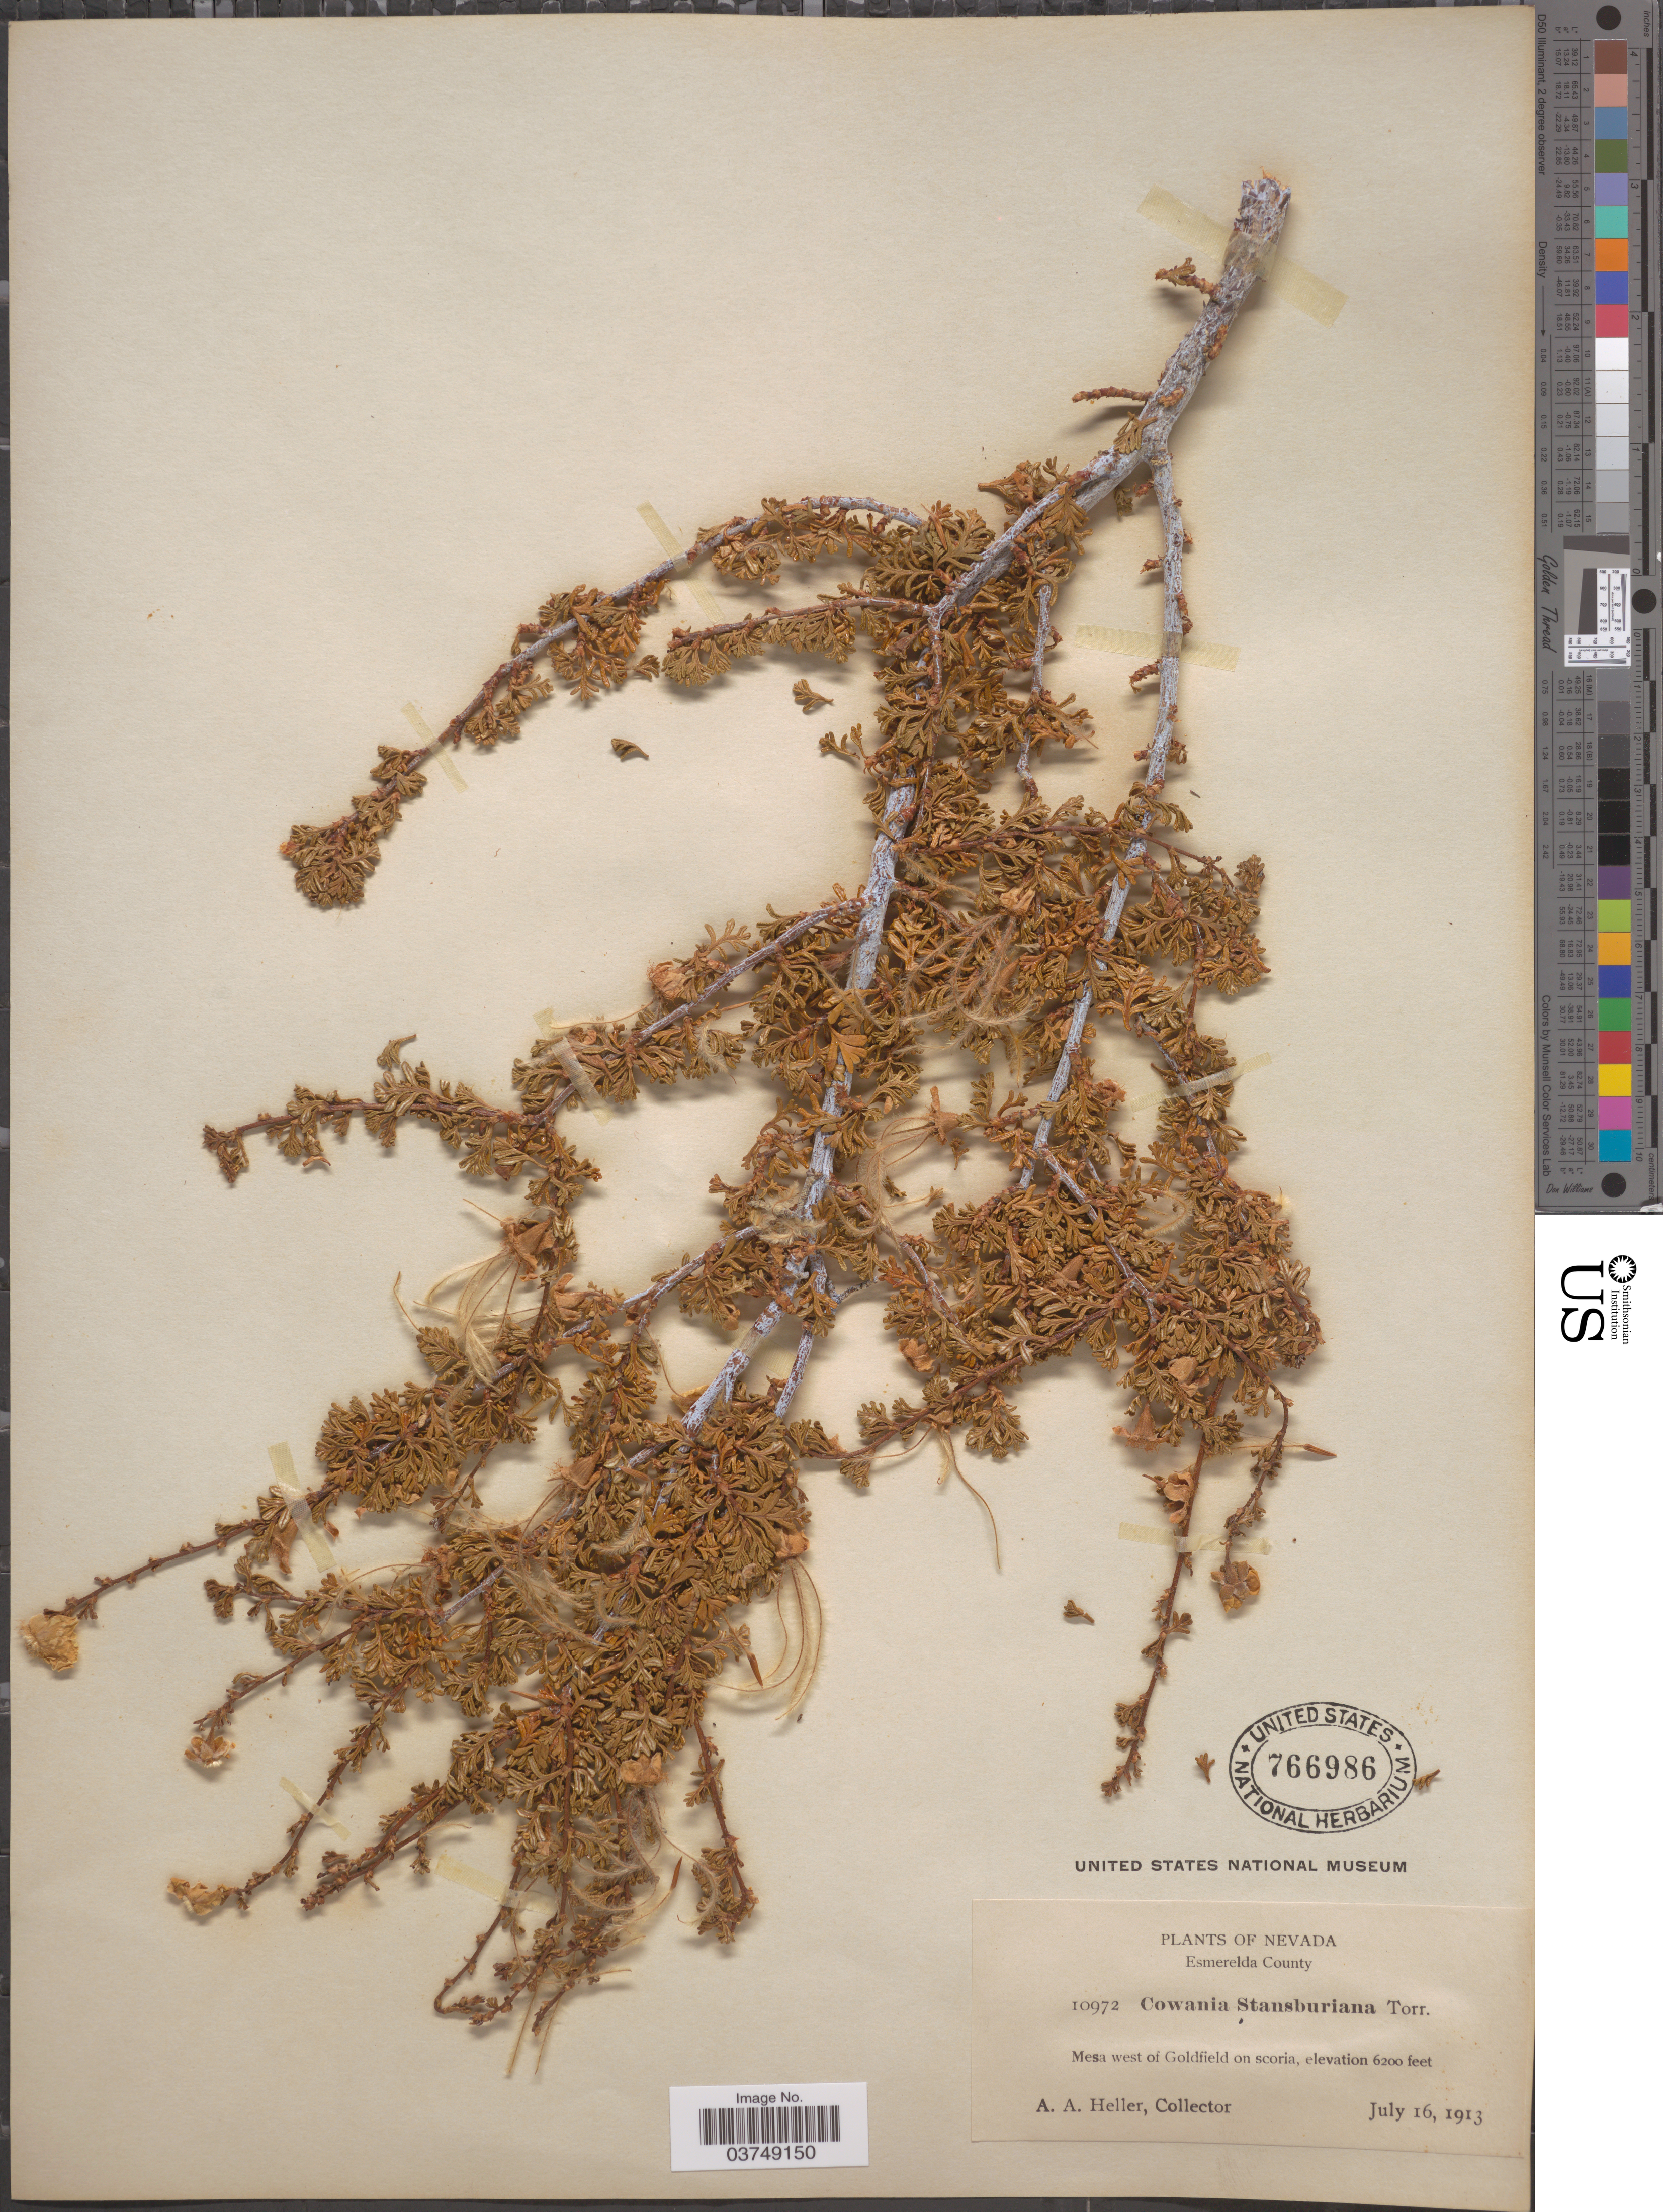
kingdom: Plantae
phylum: Tracheophyta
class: Magnoliopsida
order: Rosales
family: Rosaceae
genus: Purshia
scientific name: Purshia stansburyana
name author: (Torr.) Henrickson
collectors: A. A. Heller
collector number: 10972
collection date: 1913-07-16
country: United States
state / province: Nevada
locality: Esmeralda county. Mesa west of Goldfield on scoria.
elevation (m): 1890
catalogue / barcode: US 766986